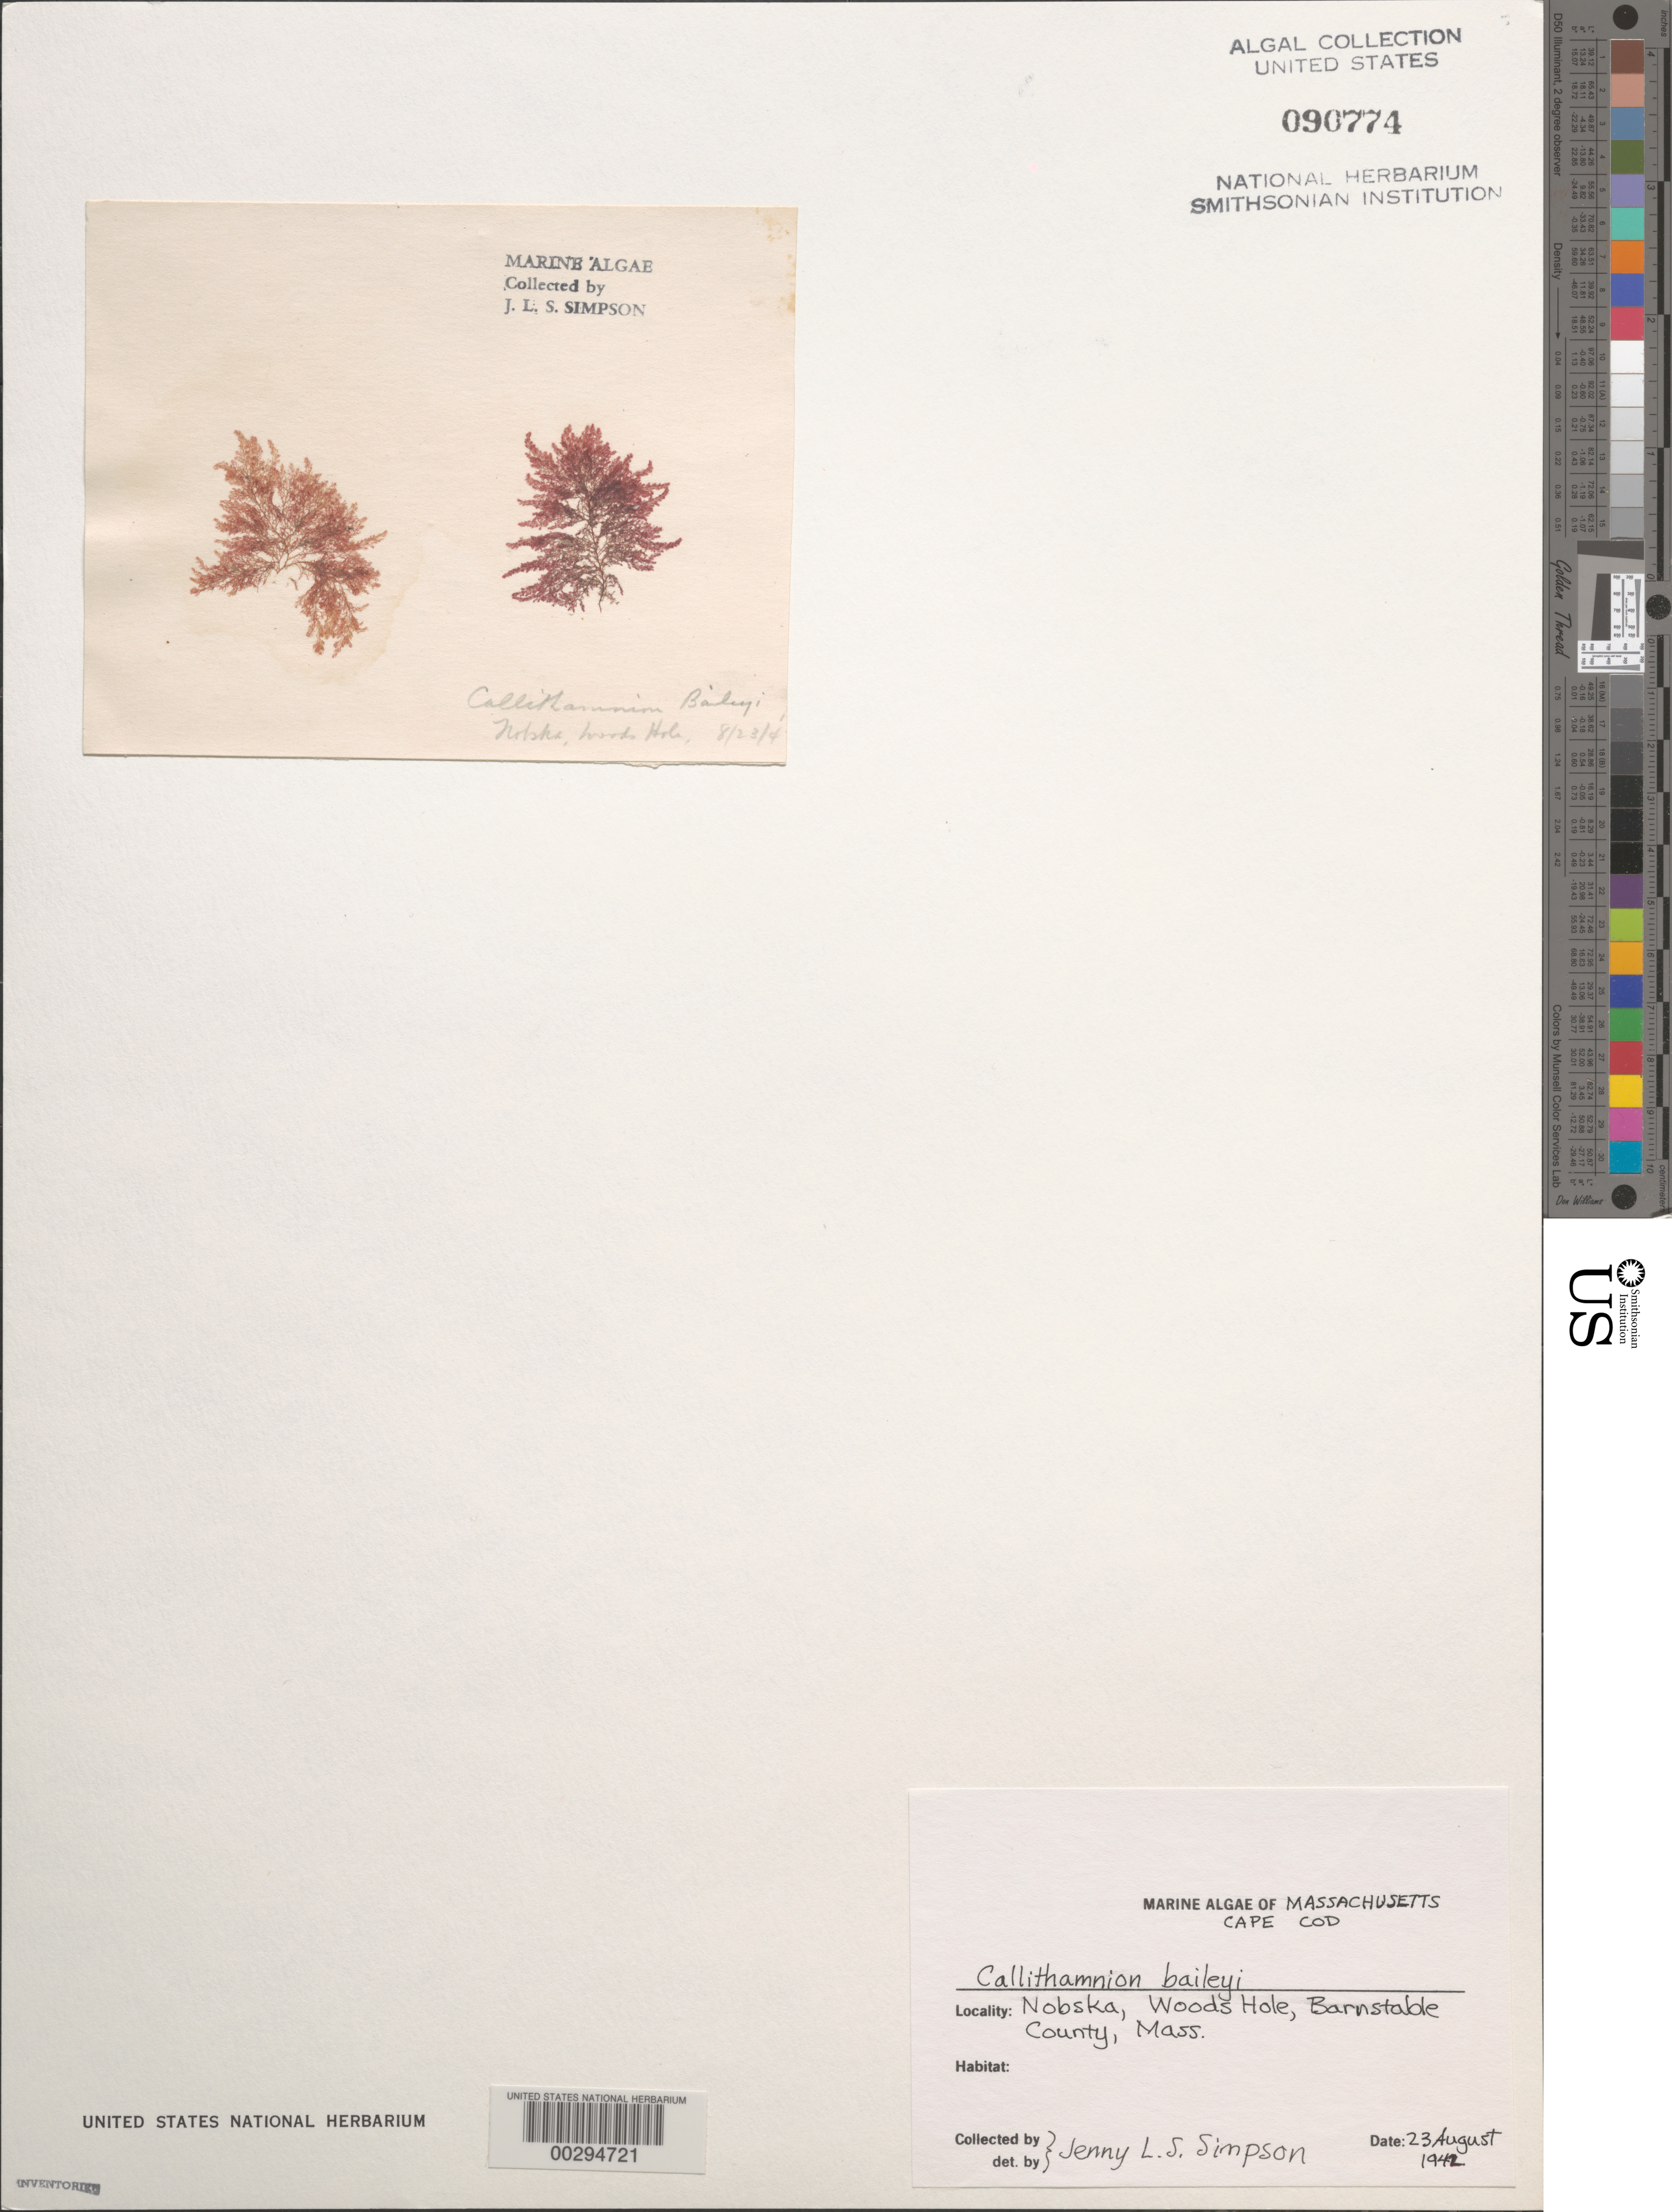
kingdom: Plantae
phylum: Rhodophyta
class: Florideophyceae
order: Ceramiales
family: Callithamniaceae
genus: Callithamnion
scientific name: Callithamnion tetragonum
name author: (With.) S.F. Gray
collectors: J. Simpson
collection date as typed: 23 Aug 1942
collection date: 1942-08-23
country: United States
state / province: Massachusetts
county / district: Barnstable County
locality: Woods Hole, Nobska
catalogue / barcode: US 90774